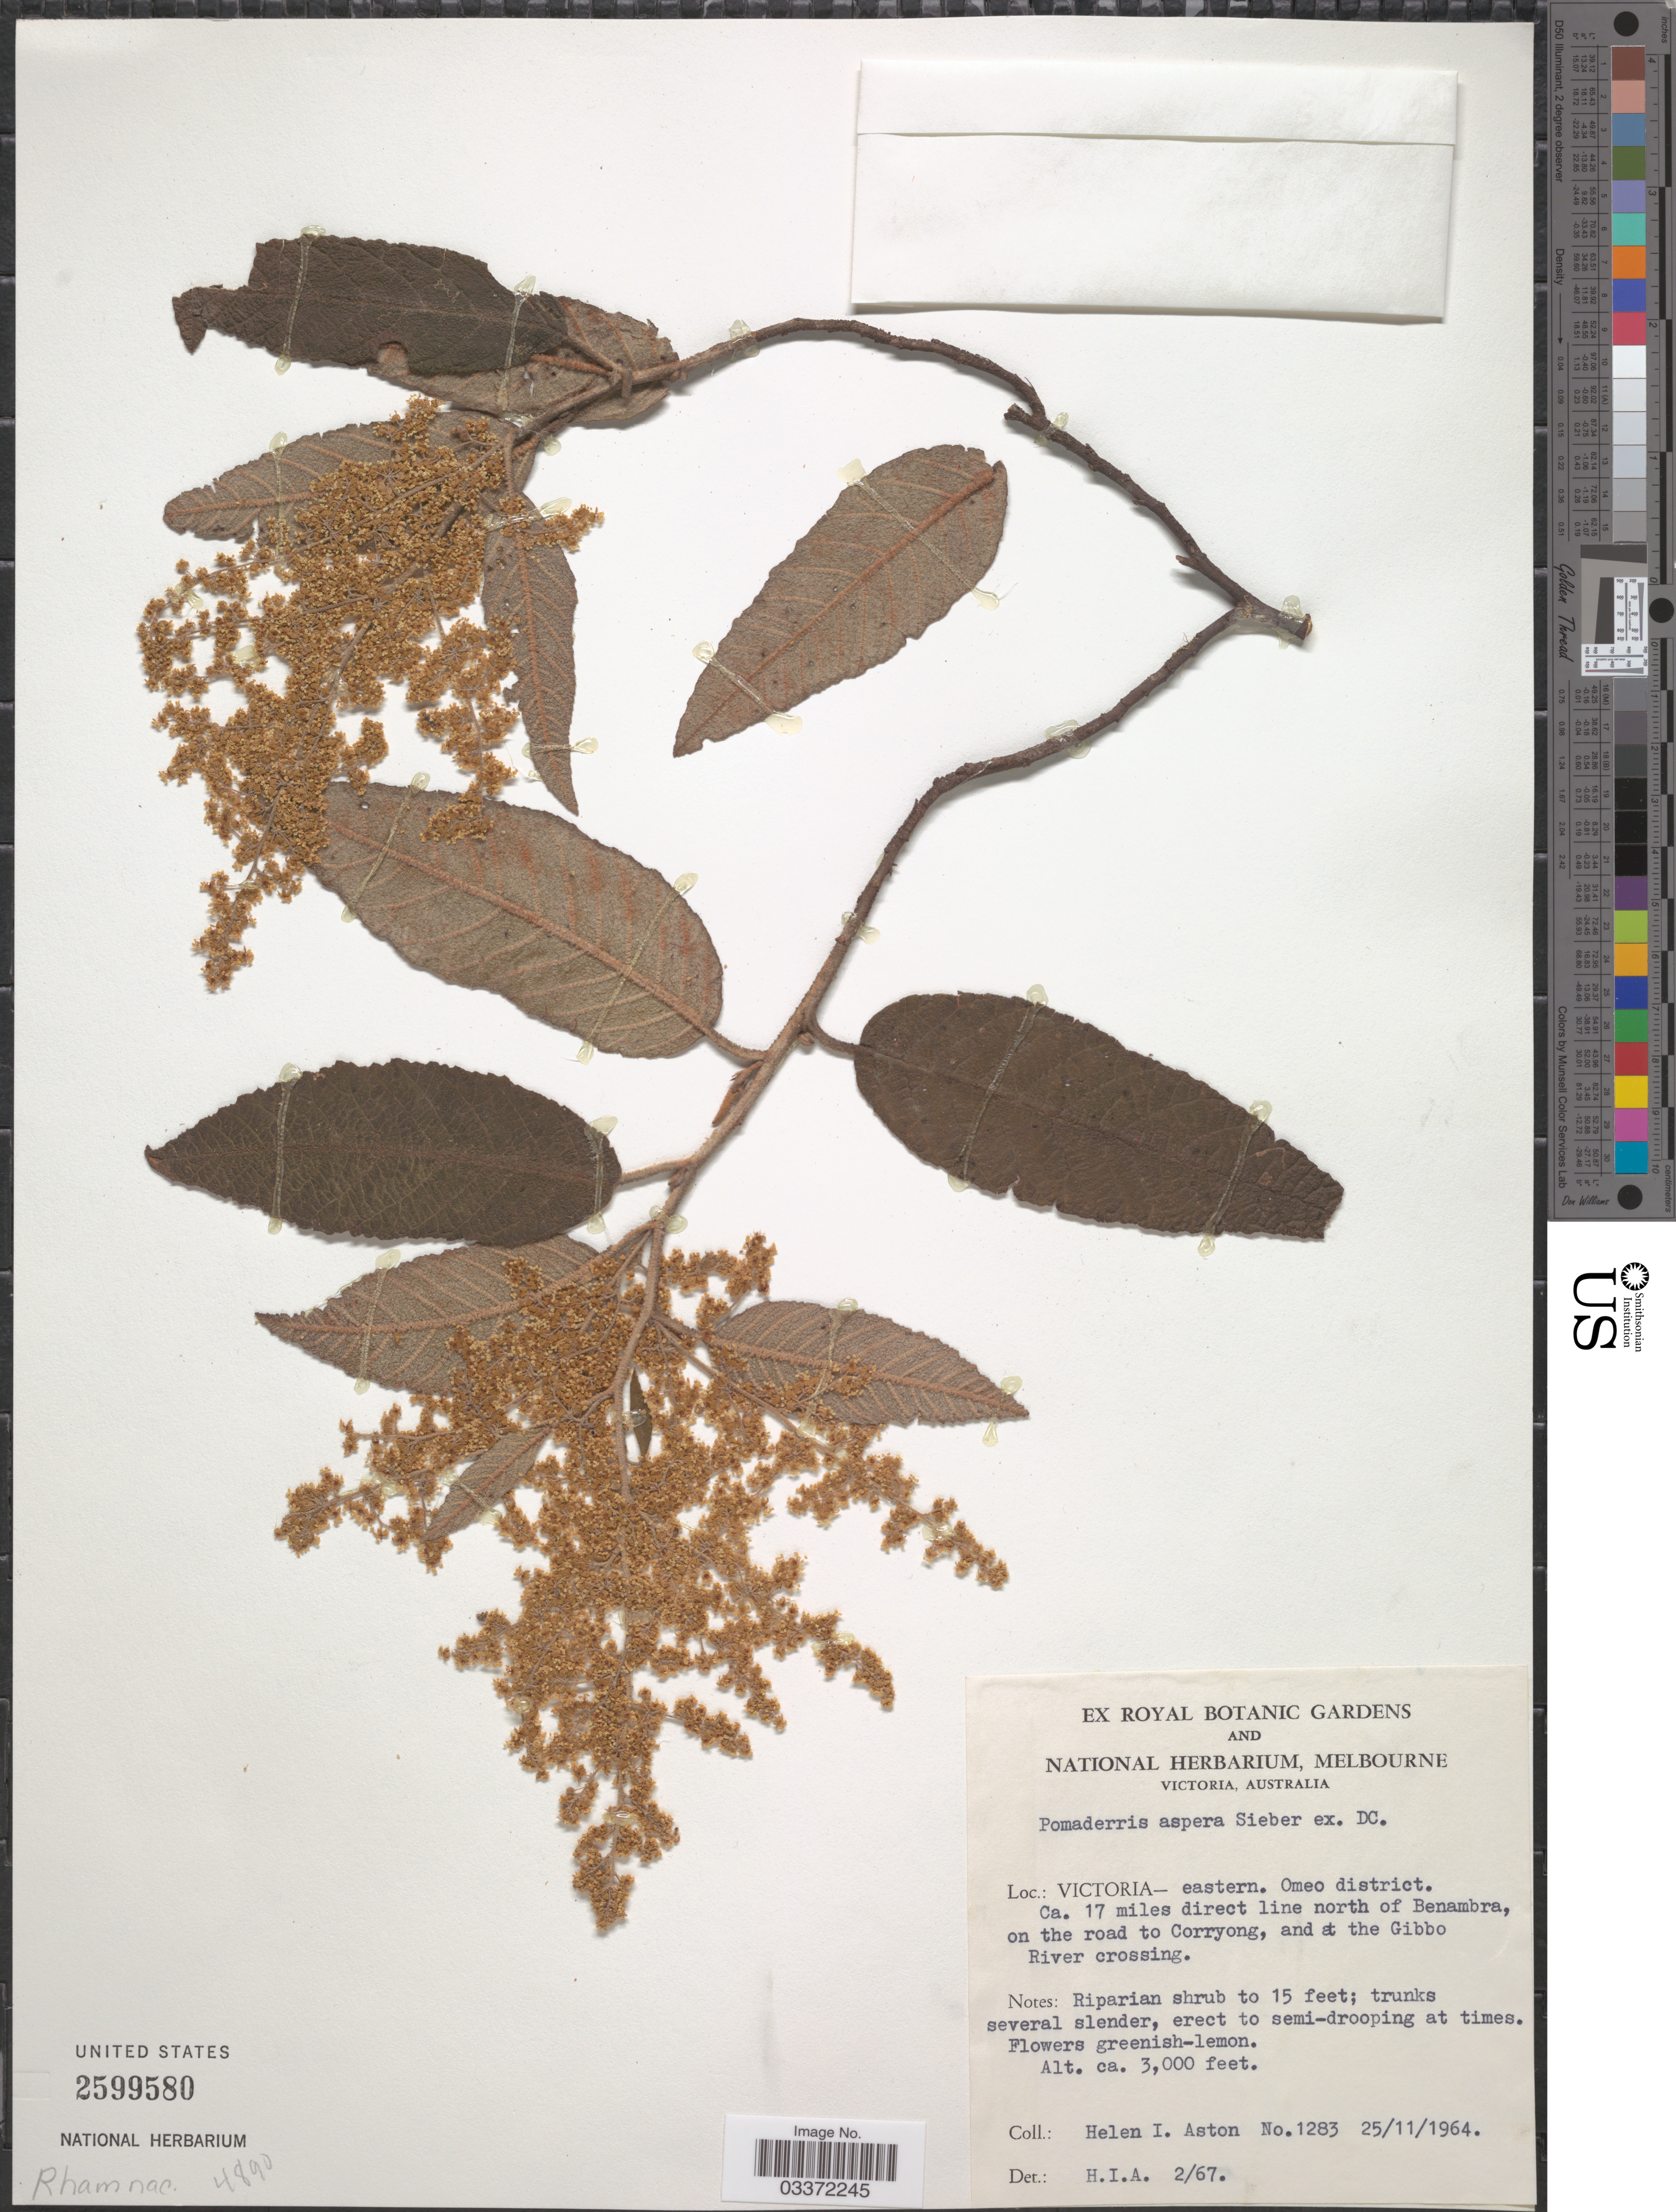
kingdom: Plantae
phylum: Tracheophyta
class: Magnoliopsida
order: Rosales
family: Rhamnaceae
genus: Pomaderris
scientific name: Pomaderris aspera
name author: Sieber ex DC.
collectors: H. I. Aston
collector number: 1283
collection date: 1964-11-25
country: Australia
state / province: Victoria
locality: Victoria - eastern. Omeo district. Ca. 17 miles direct line north of Benambra, on the road to Corryong, and at the Gibbo River crossing.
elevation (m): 914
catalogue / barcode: US 2599580